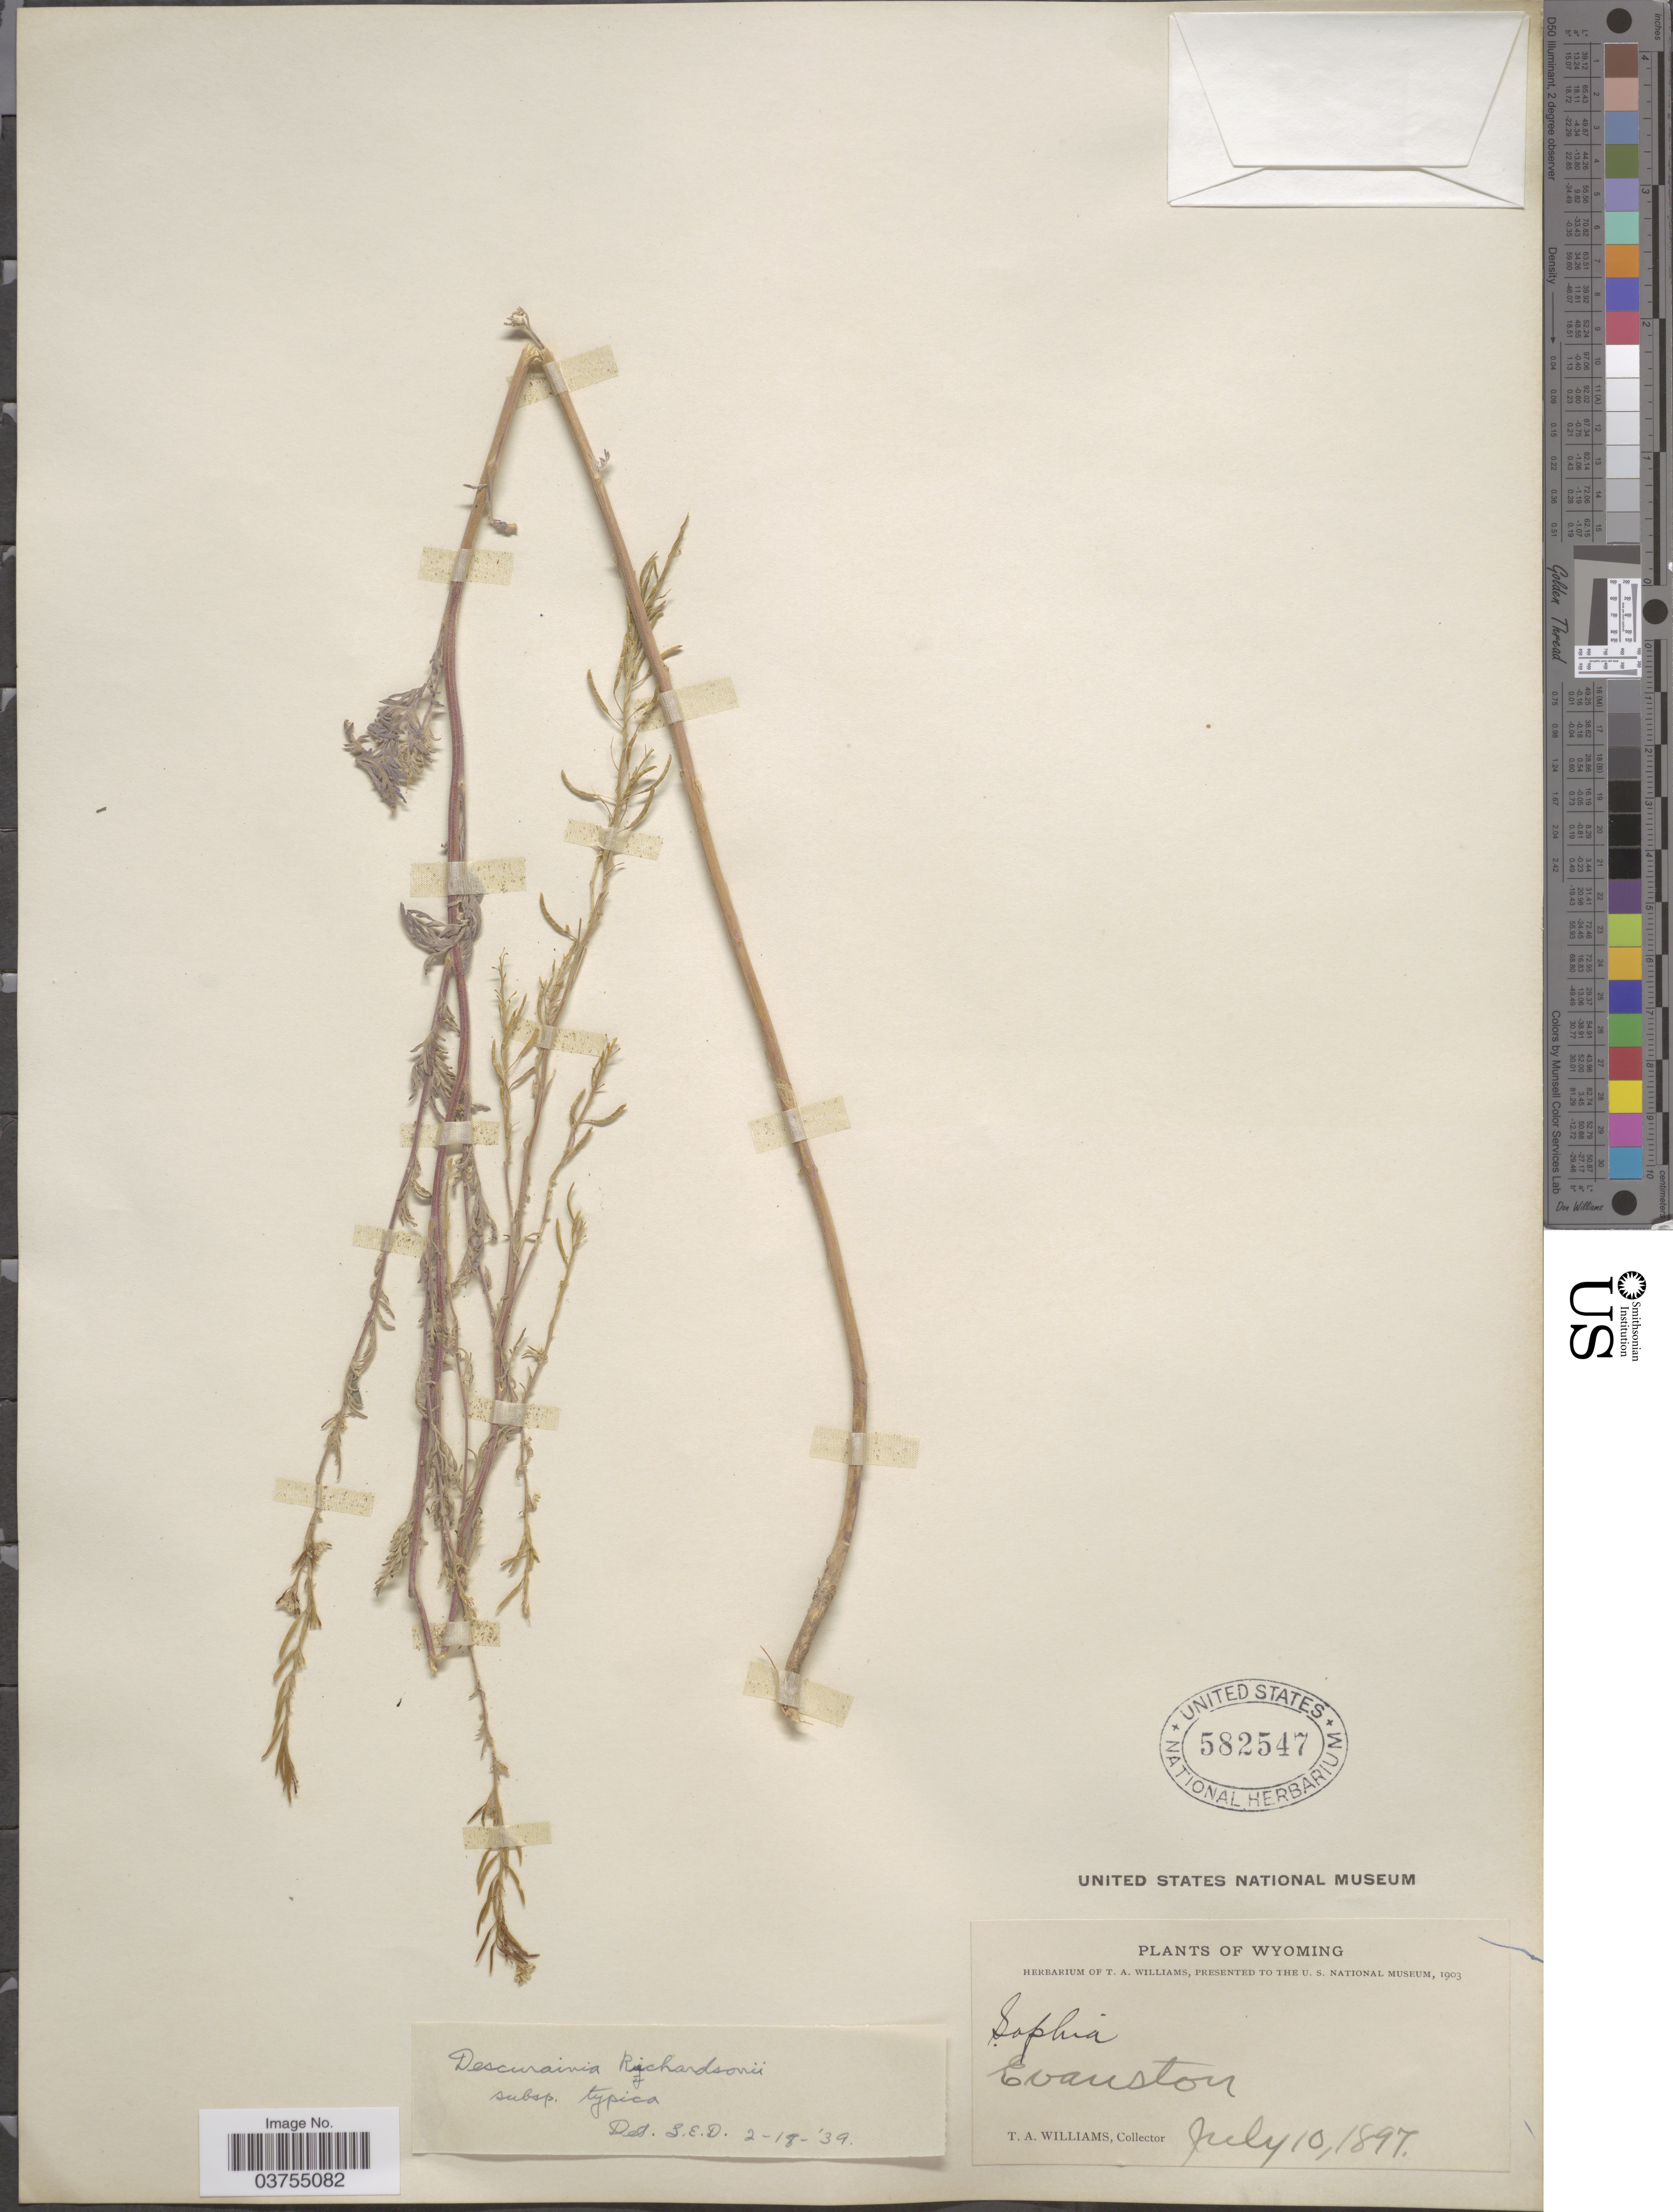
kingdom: Plantae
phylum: Tracheophyta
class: Magnoliopsida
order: Brassicales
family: Brassicaceae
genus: Descurainia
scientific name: Descurainia richardsonii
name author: (C.A. Mey.) O.E. Schulz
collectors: T. Williams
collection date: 1897-07-10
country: United States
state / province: Wyoming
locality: Evanston.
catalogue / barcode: US 582547